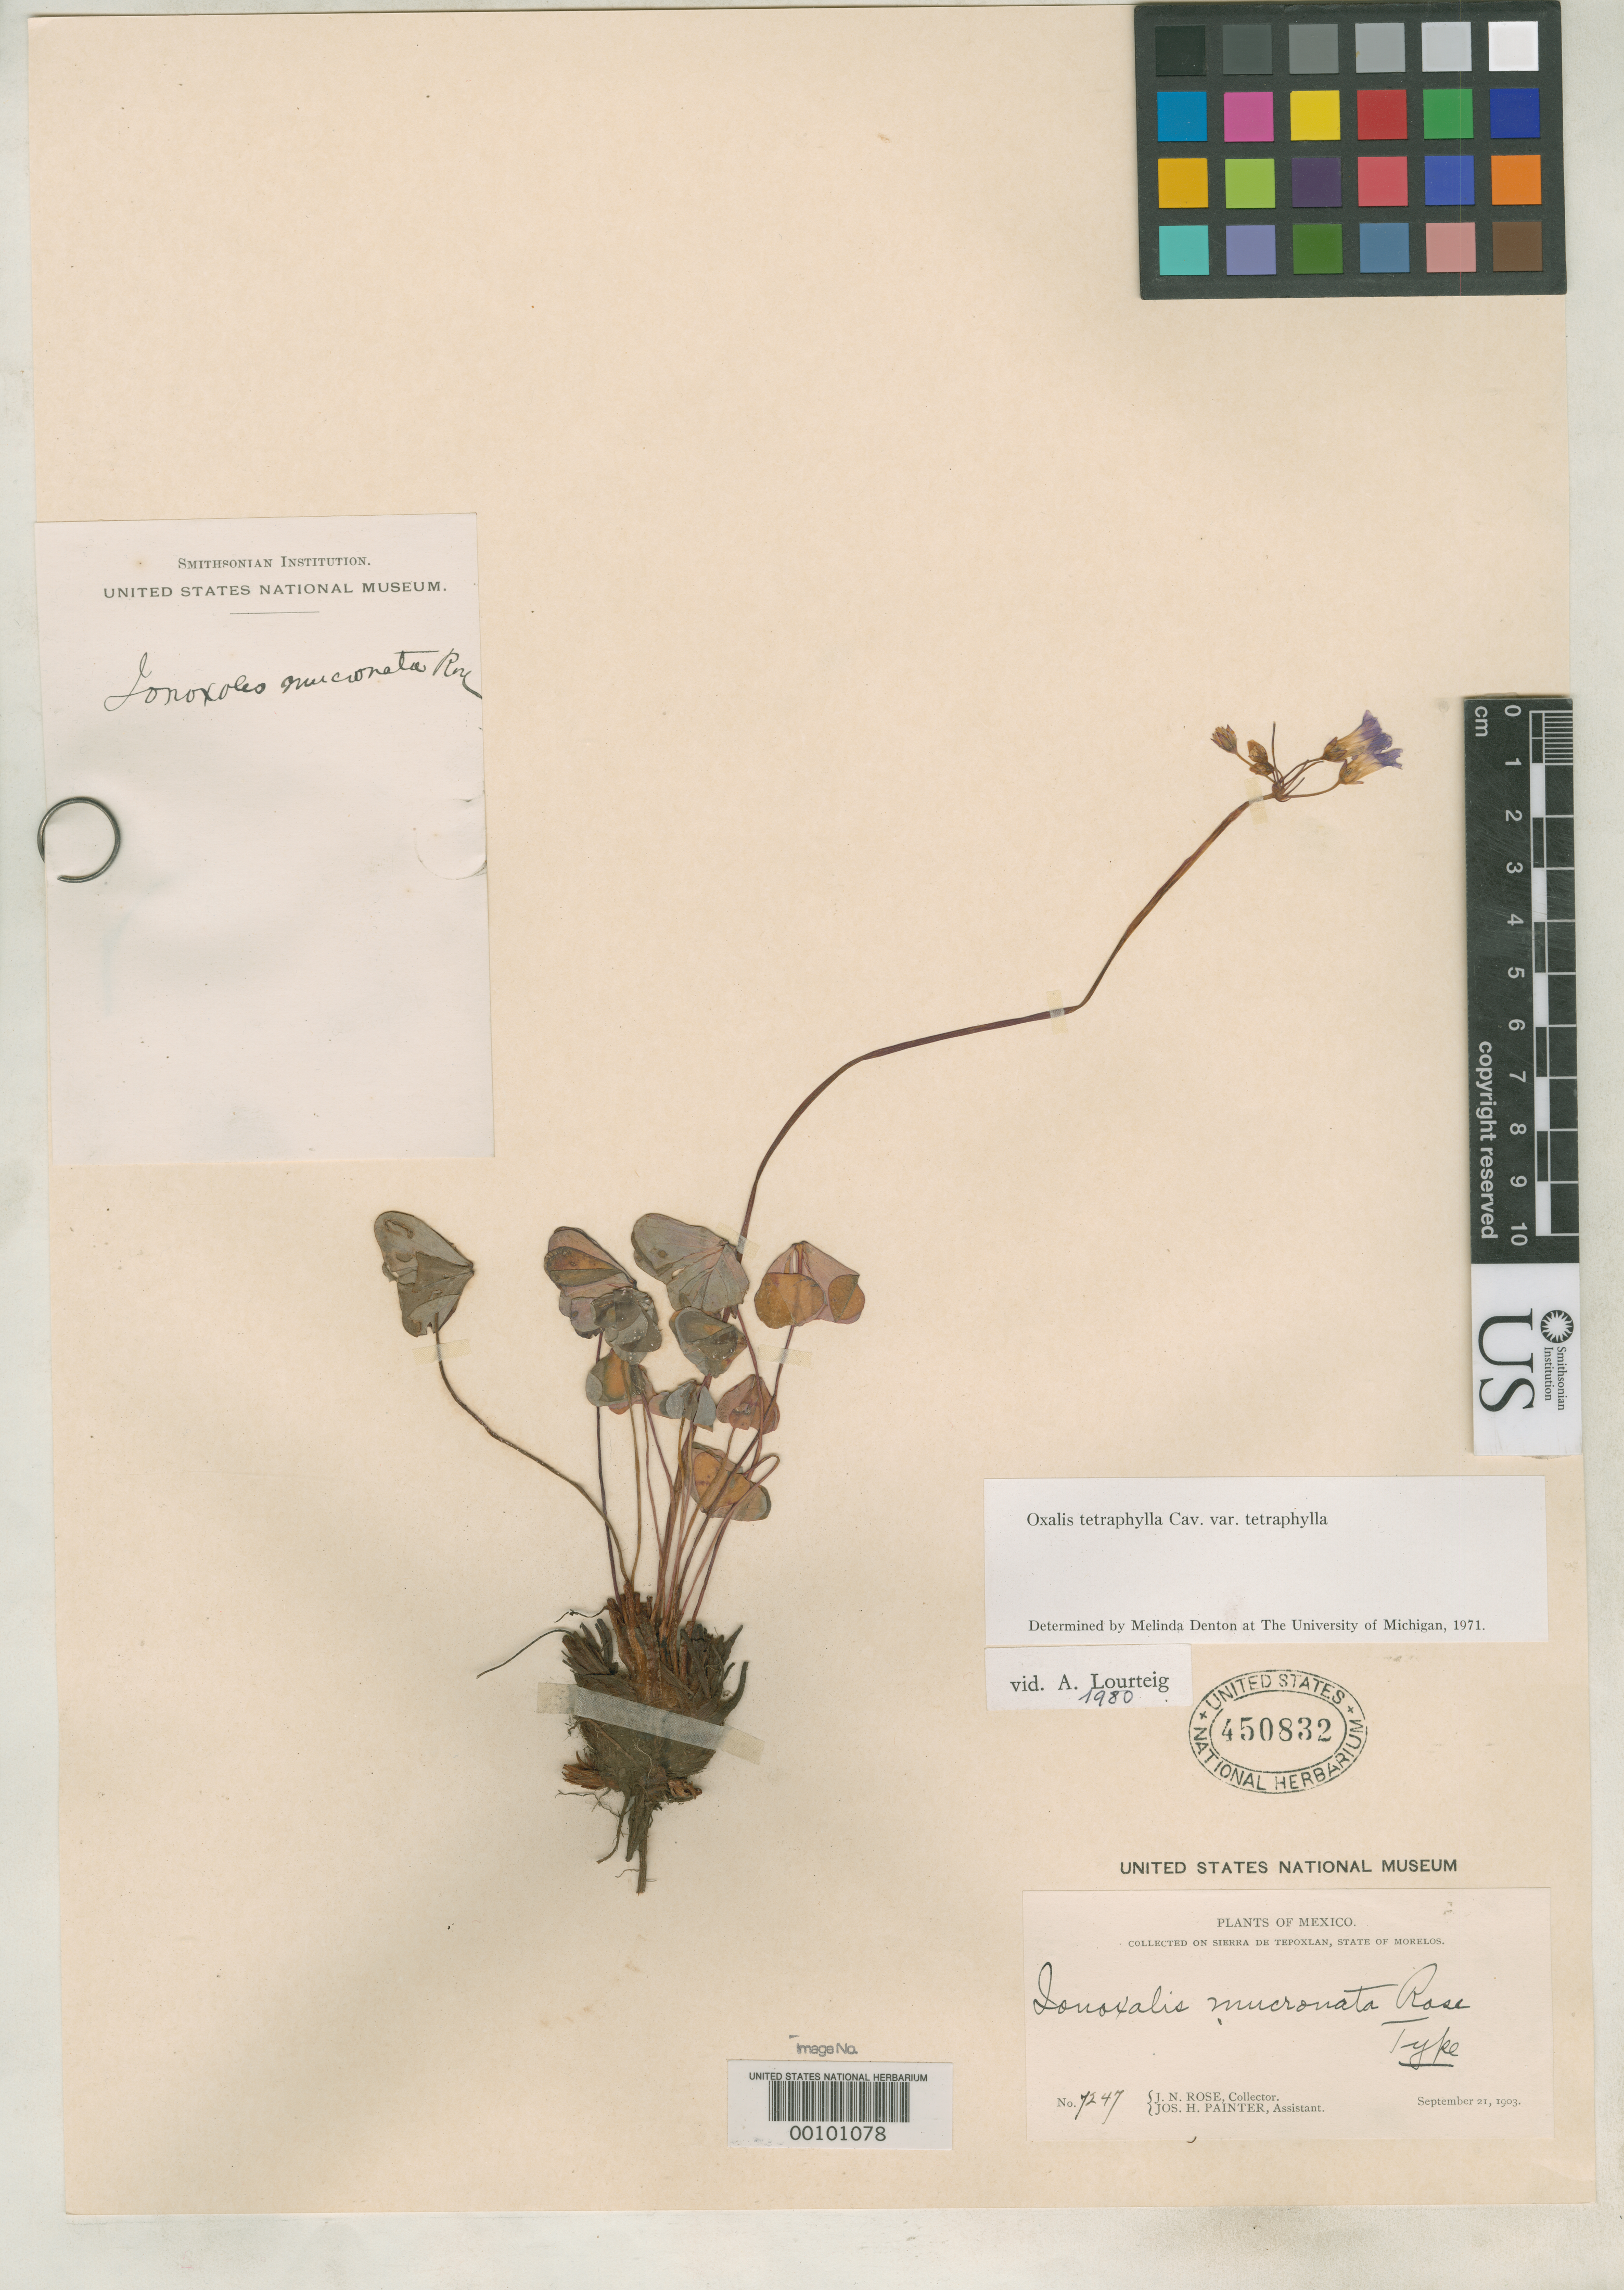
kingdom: Plantae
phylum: Tracheophyta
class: Magnoliopsida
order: Oxalidales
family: Oxalidaceae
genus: Ionoxalis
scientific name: Ionoxalis mucronata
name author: Rose in Small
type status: Type Collection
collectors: J. N. Rose & J. H. Painter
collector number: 7247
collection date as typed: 21 Sep 1903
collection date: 1903-09-21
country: Mexico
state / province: Morelos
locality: Sierra Detepaxtlan.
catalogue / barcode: US 450832